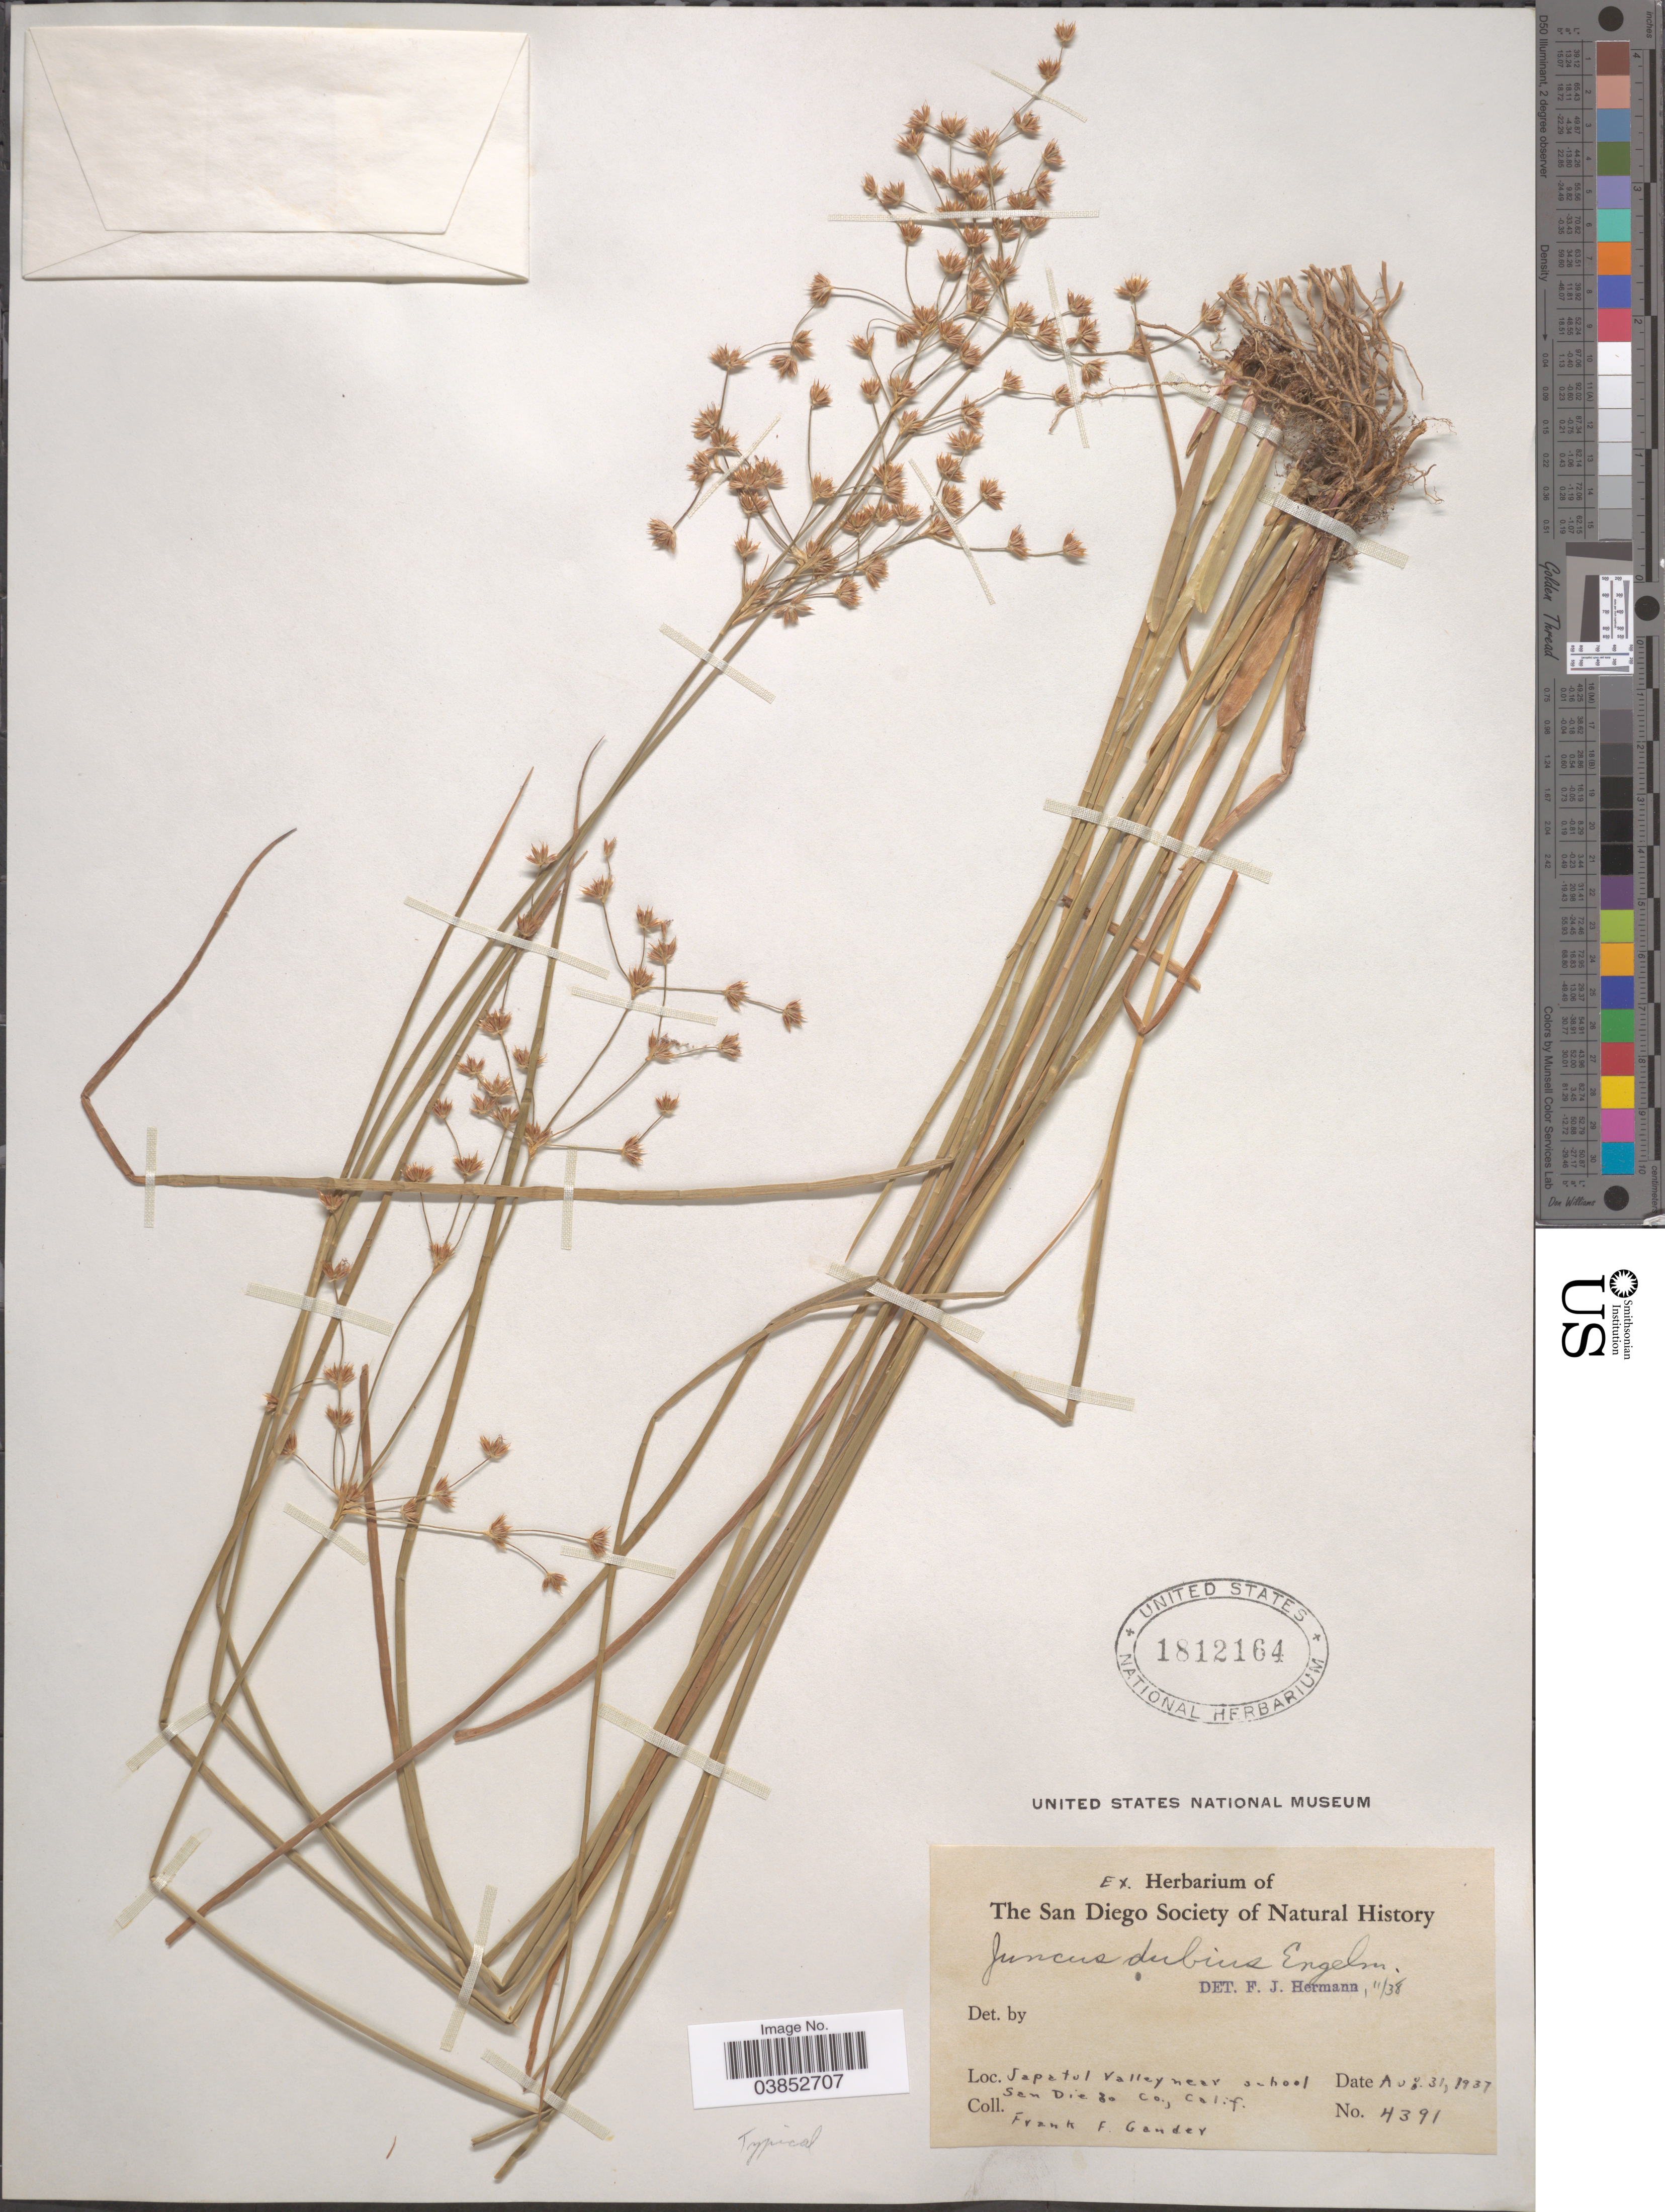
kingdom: Plantae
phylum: Tracheophyta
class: Liliopsida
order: Poales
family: Juncaceae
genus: Juncus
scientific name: Juncus dubius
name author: Engelm.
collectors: F. Gander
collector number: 4391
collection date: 1937-08-31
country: United States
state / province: California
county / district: San Diego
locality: Sapatol Valley near school San Diego Co.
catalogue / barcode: US 1812164